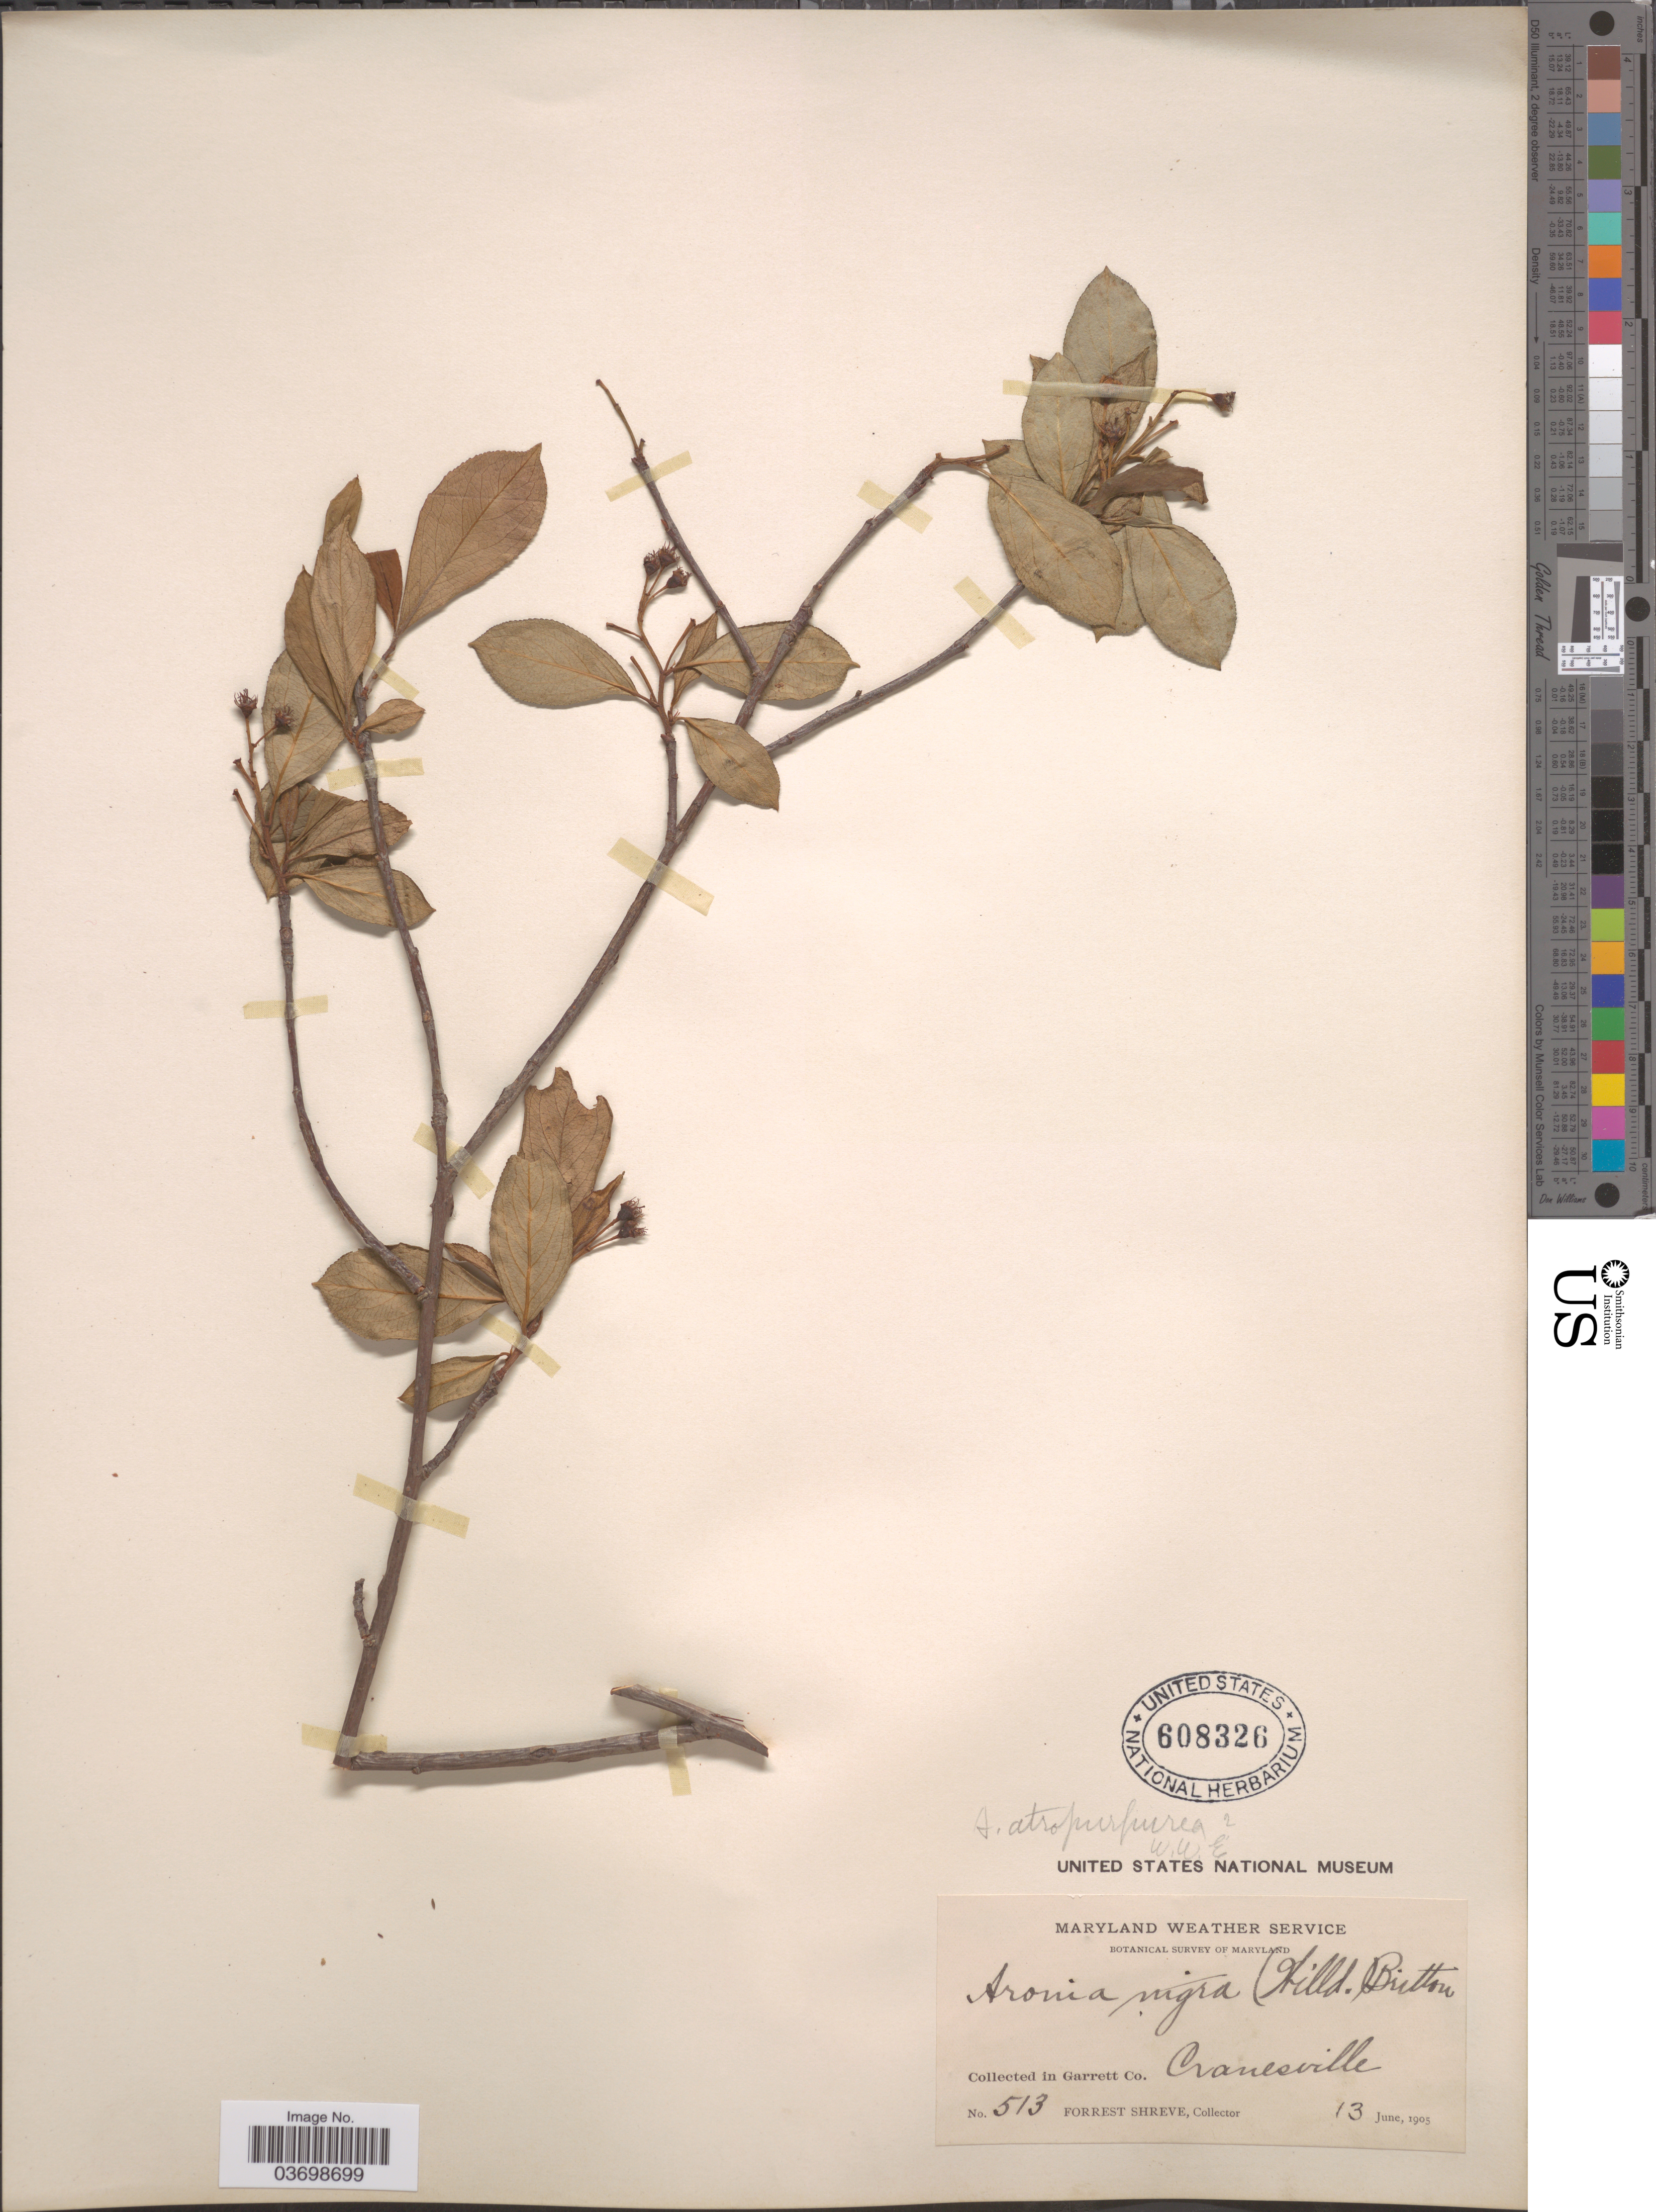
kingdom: Plantae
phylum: Tracheophyta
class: Magnoliopsida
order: Rosales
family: Rosaceae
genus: Aronia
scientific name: Aronia melanocarpa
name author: (Michx.) Elliott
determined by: Strong, M. T., (US), Smithsonian Institution - National Museum of Natural History (UNITED STATES)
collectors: F. Shreve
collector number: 513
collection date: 1905-06-13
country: United States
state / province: Maryland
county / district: Garrett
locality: Garrett Co. Cranesville.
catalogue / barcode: US 608326